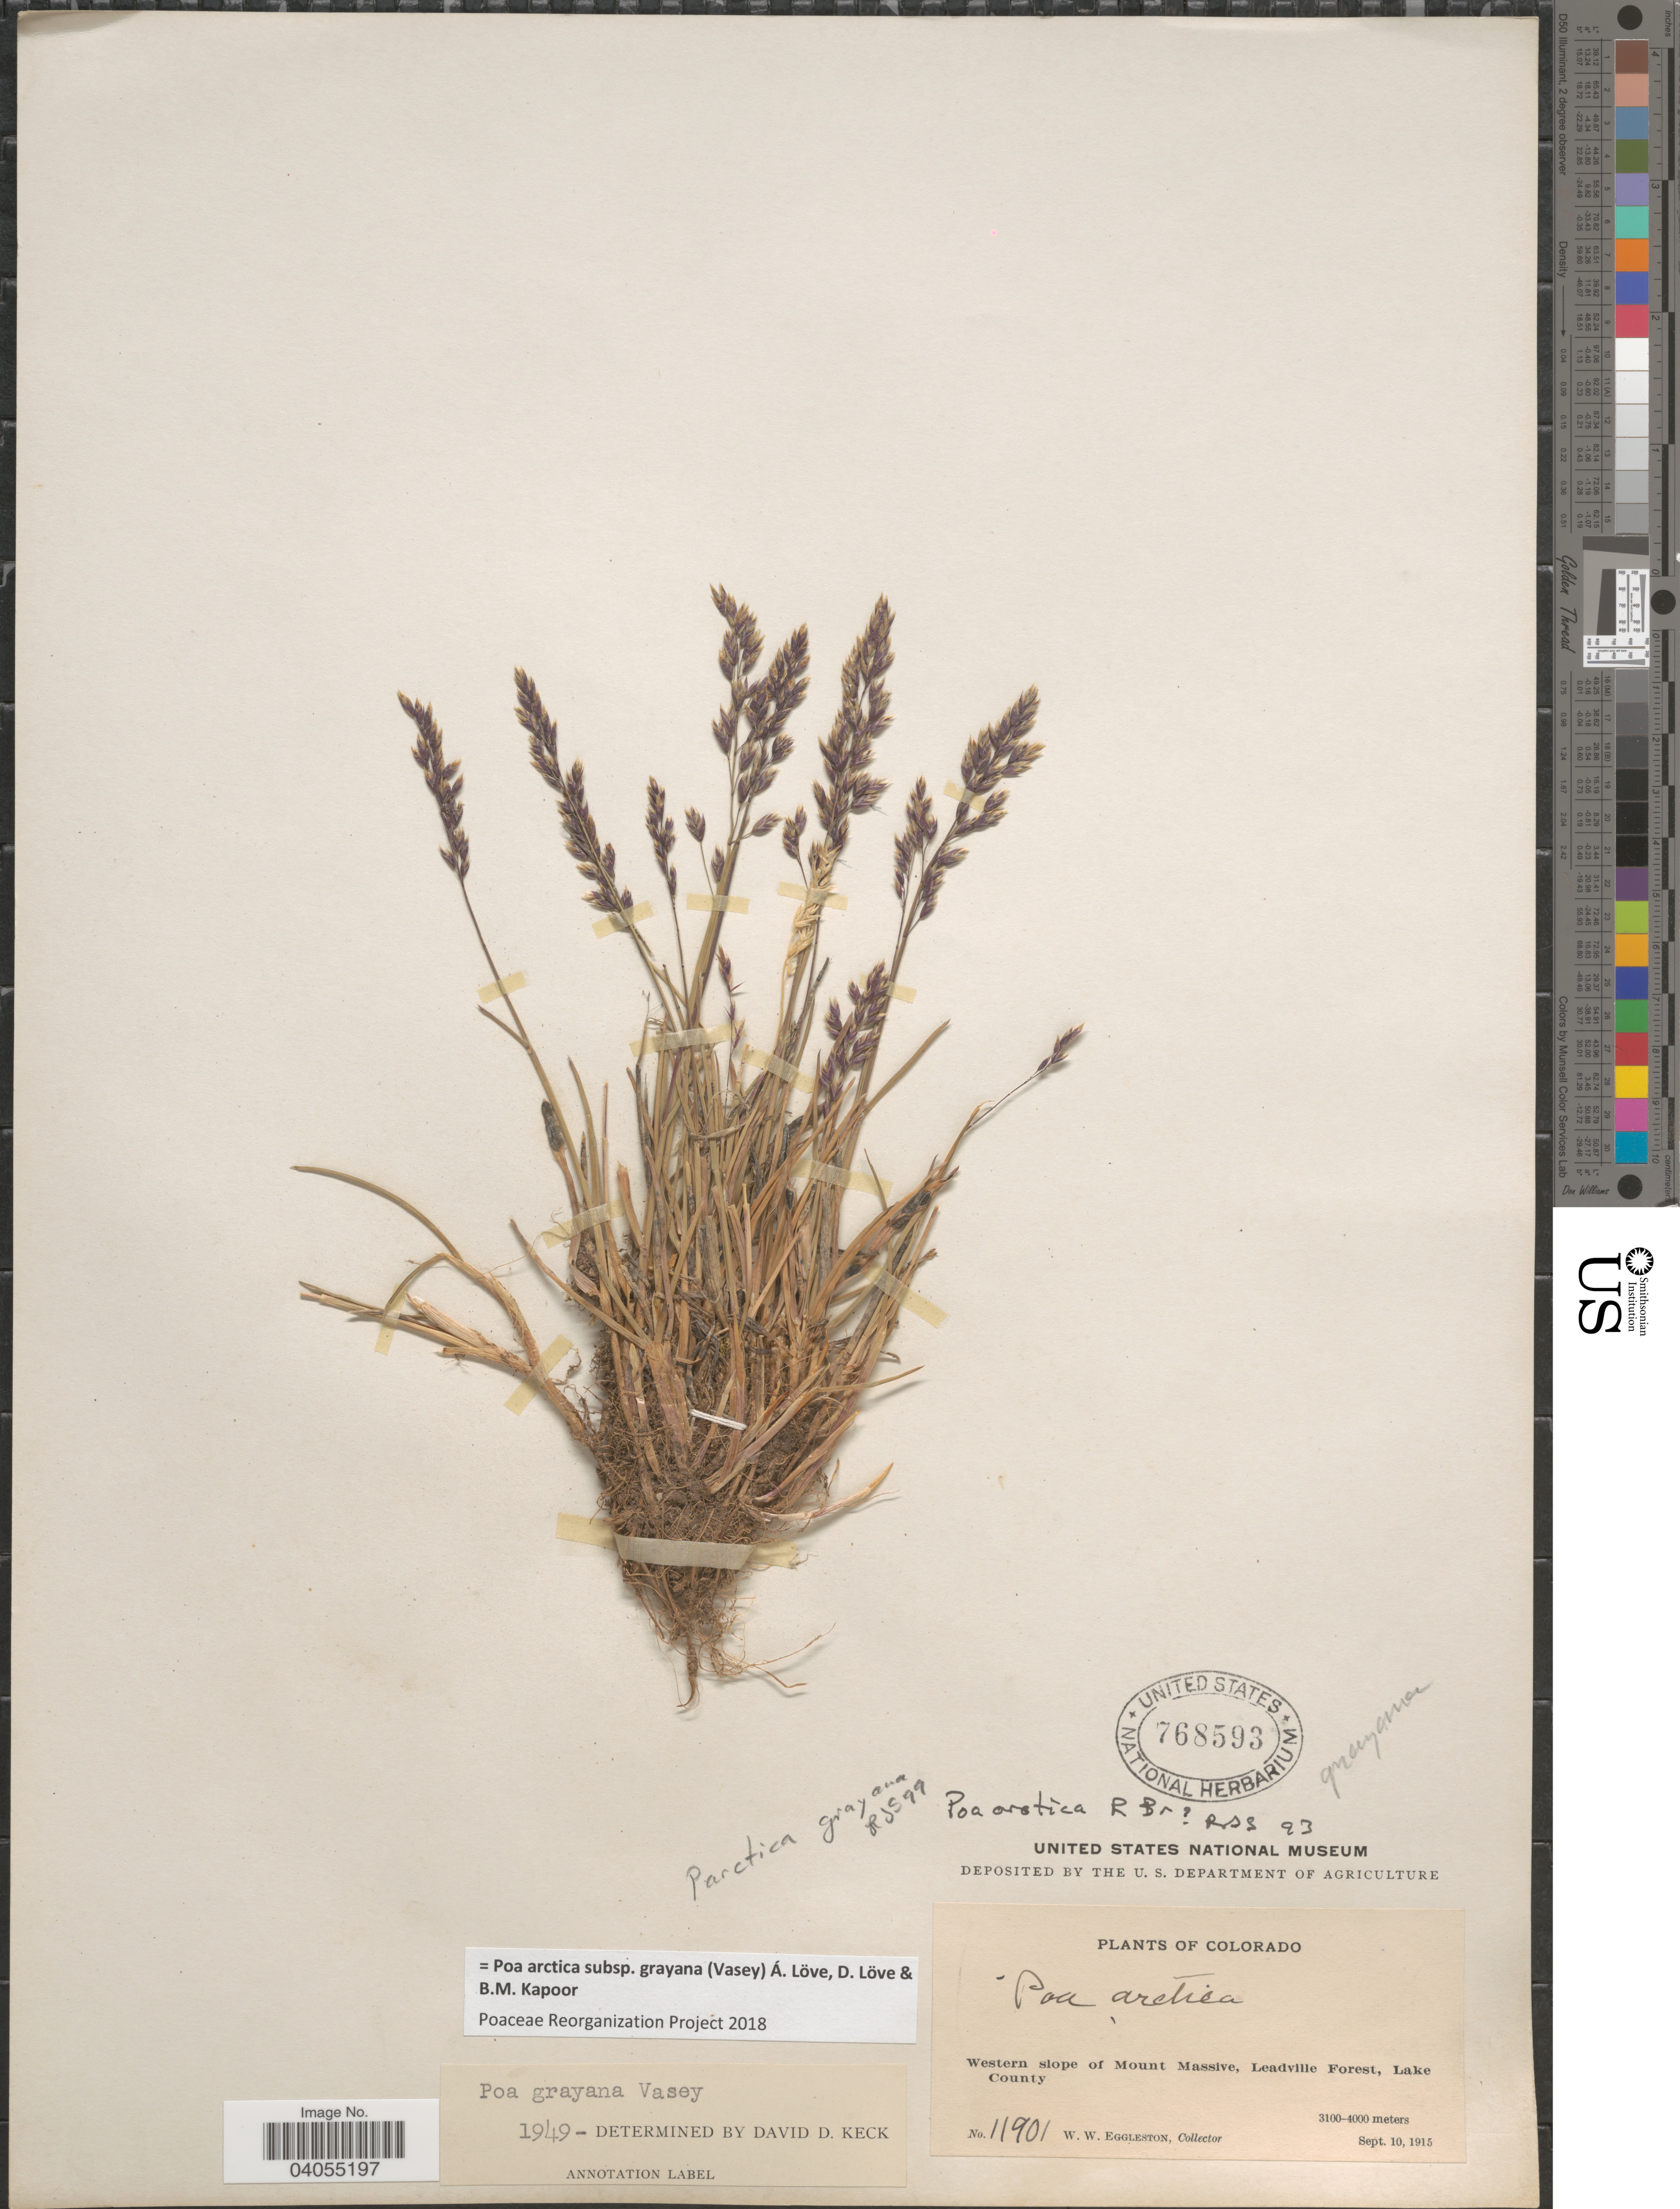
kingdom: Plantae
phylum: Tracheophyta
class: Liliopsida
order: Poales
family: Poaceae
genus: Poa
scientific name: Poa arctica subsp. grayana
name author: (Vasey) Á. Löve et al.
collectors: W. W. Eggleston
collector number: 11901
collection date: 1915-09-10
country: United States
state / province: Colorado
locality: Western slope of Mount Massive, Leadville Forest, Lake County.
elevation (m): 3100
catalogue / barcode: US 768593